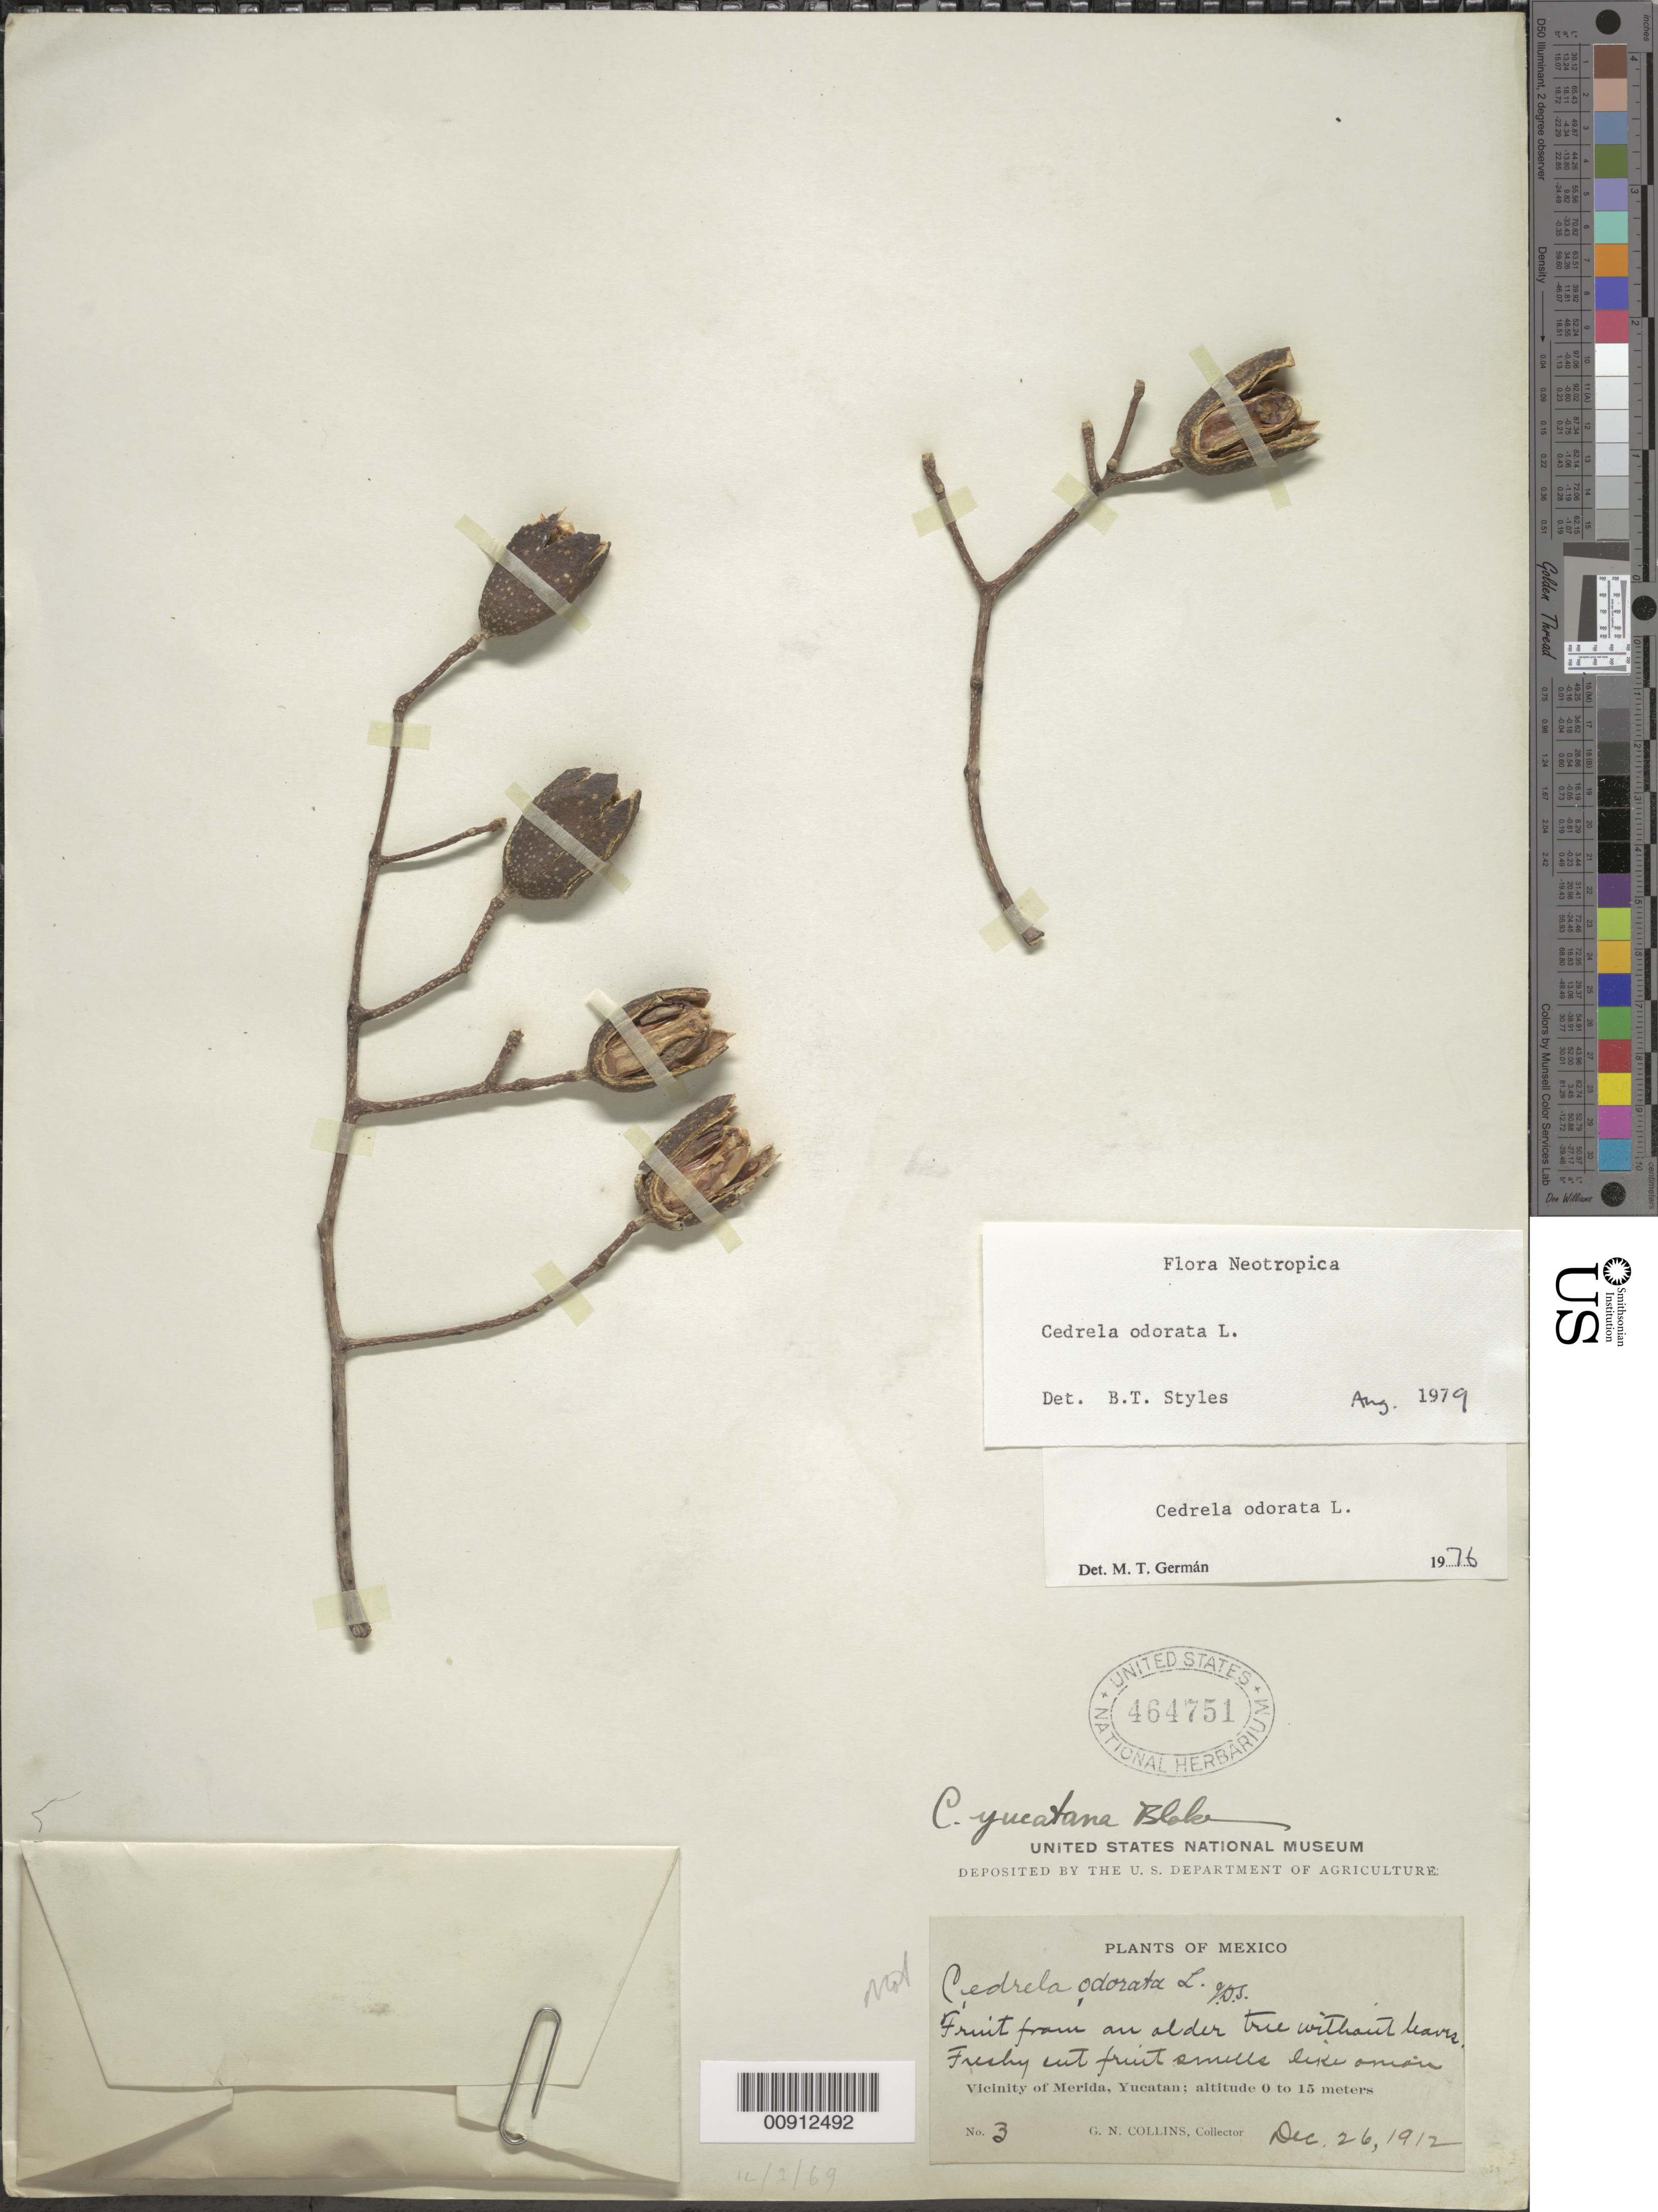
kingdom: Plantae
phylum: Tracheophyta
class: Magnoliopsida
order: Sapindales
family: Meliaceae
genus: Cedrela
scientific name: Cedrela odorata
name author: L.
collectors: G. N. Collins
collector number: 3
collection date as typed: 26 Dec 1912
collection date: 1912-12-26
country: Mexico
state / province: Yucatán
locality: Vicinity of Merida, Yucatán.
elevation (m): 15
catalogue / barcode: US 464751